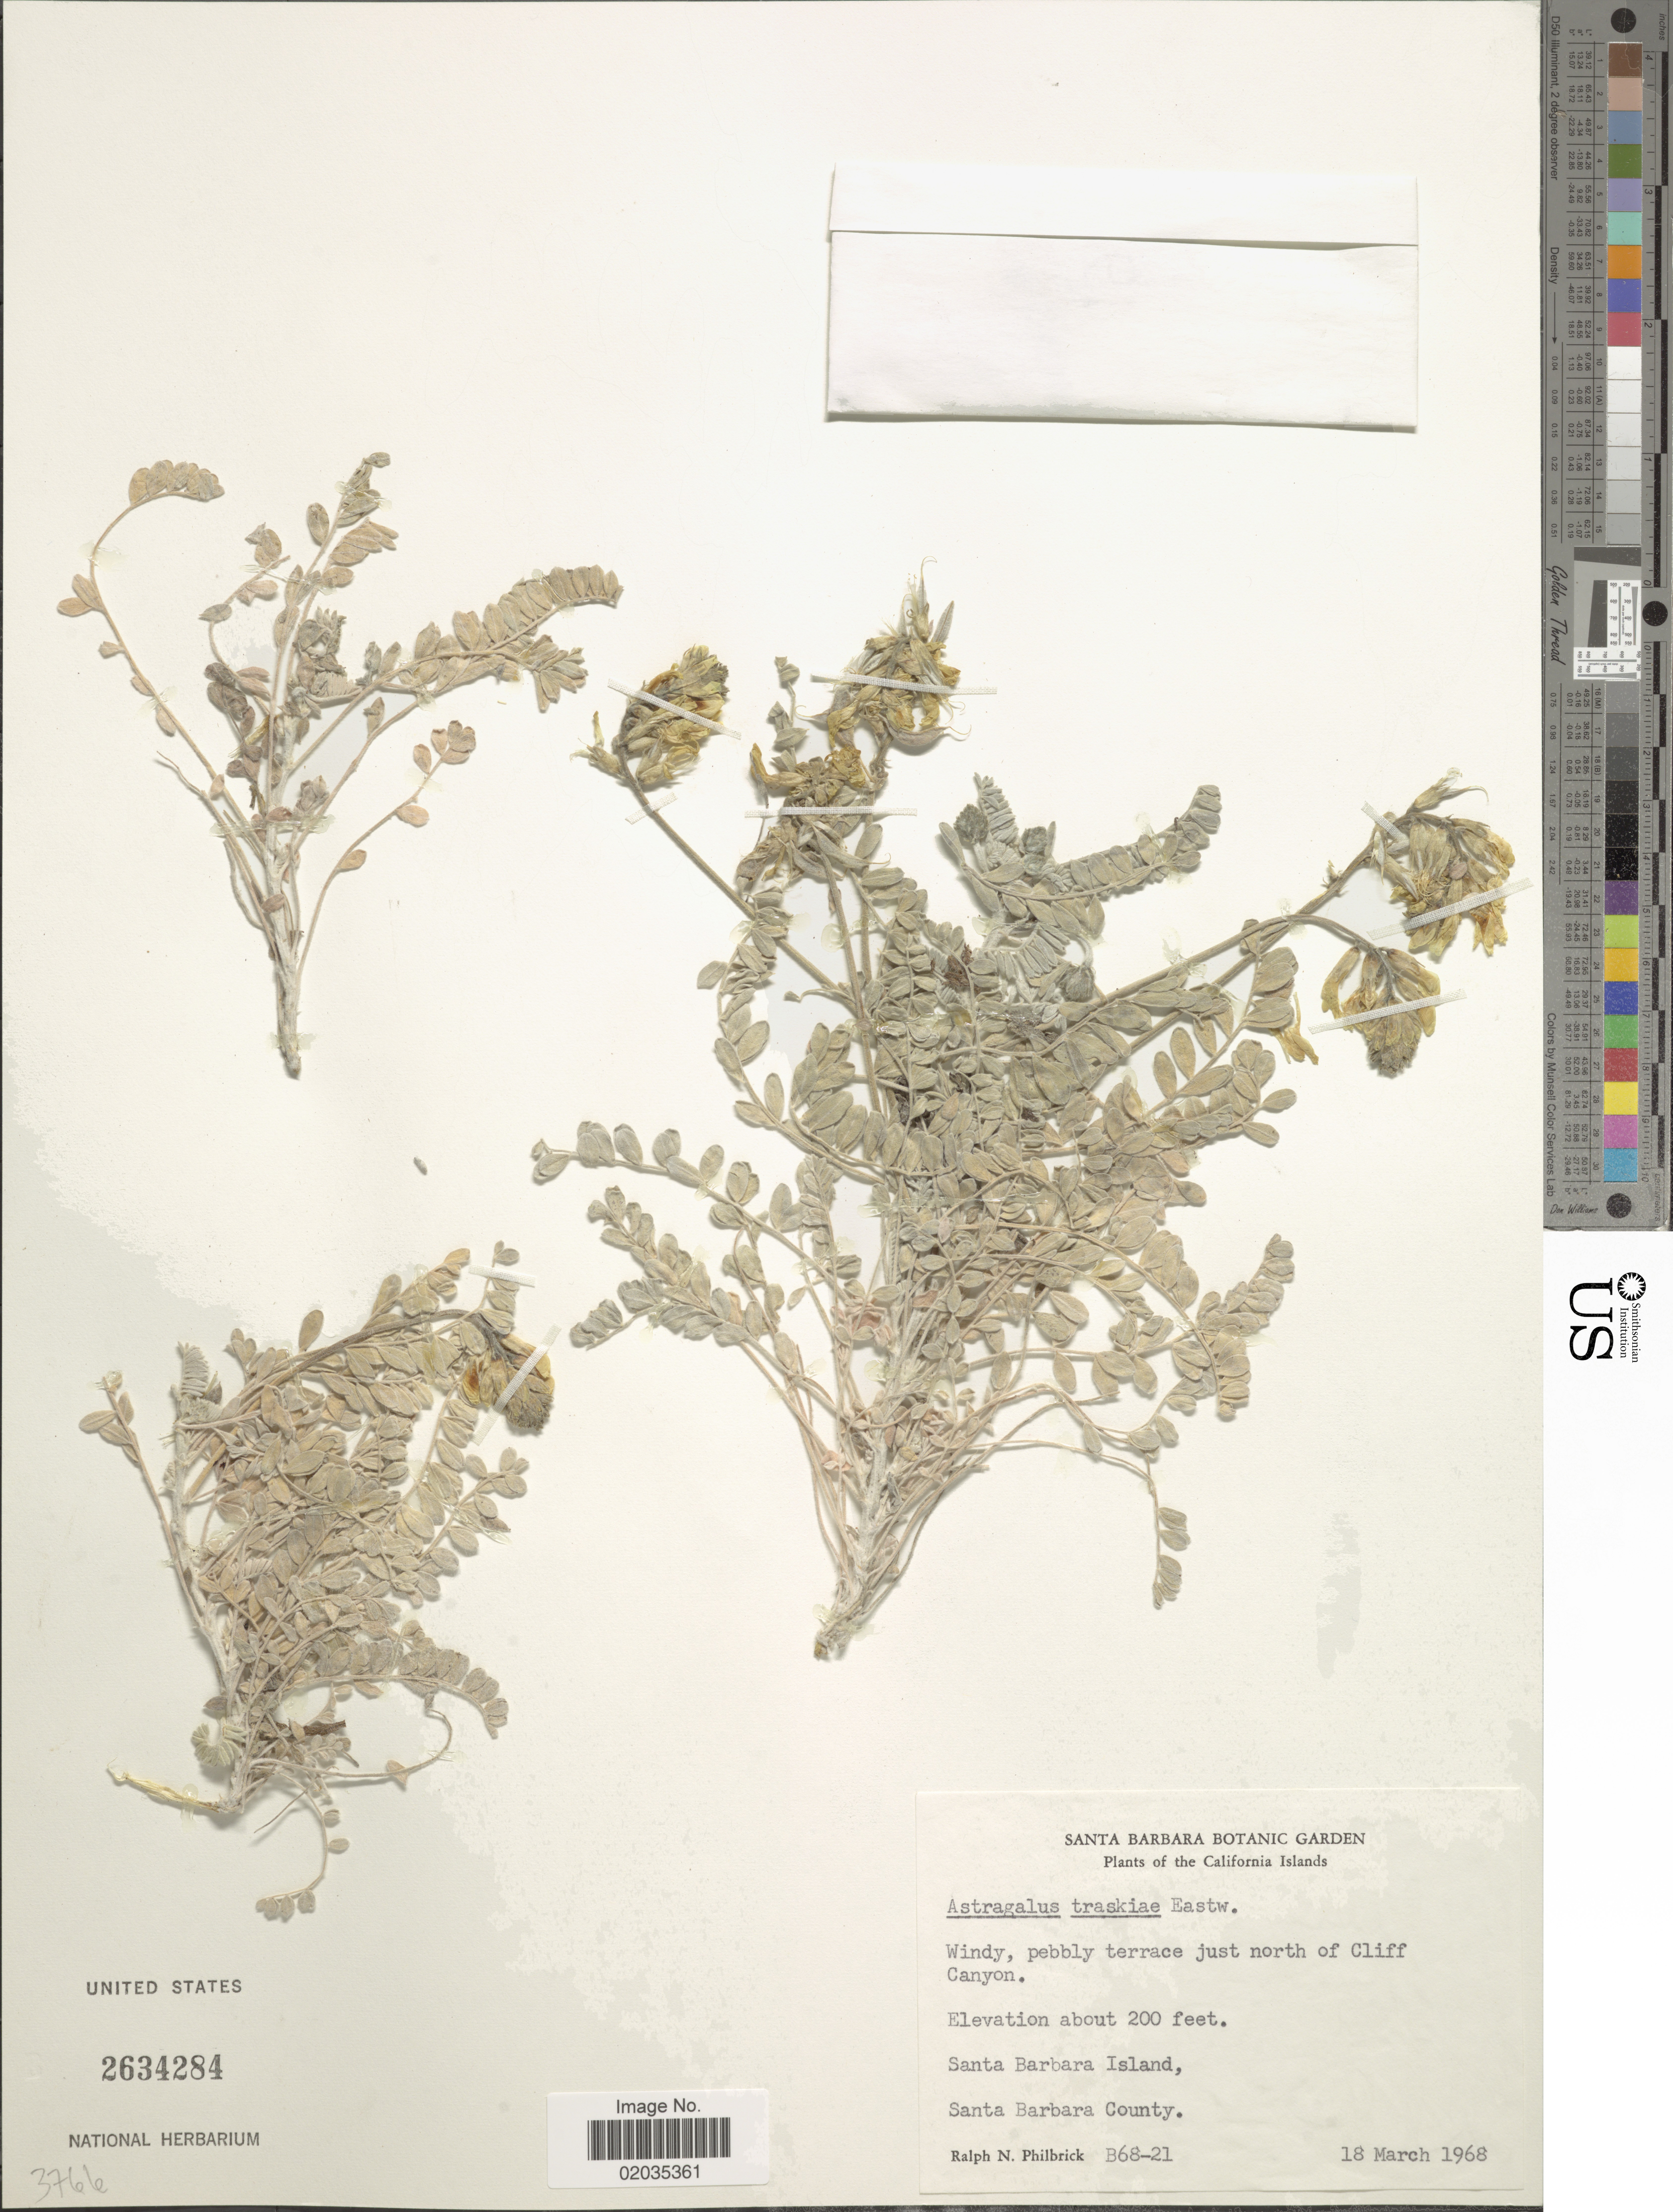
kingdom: Plantae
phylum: Tracheophyta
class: Magnoliopsida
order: Fabales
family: Fabaceae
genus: Astragalus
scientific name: Astragalus traskiae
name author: Eastw.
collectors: R. Philbrick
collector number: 368-21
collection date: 1968-03-18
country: United States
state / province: California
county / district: Santa Barbara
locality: California Islands. Santa Barbara Island, Santa Barbara County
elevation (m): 61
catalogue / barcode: US 2634284